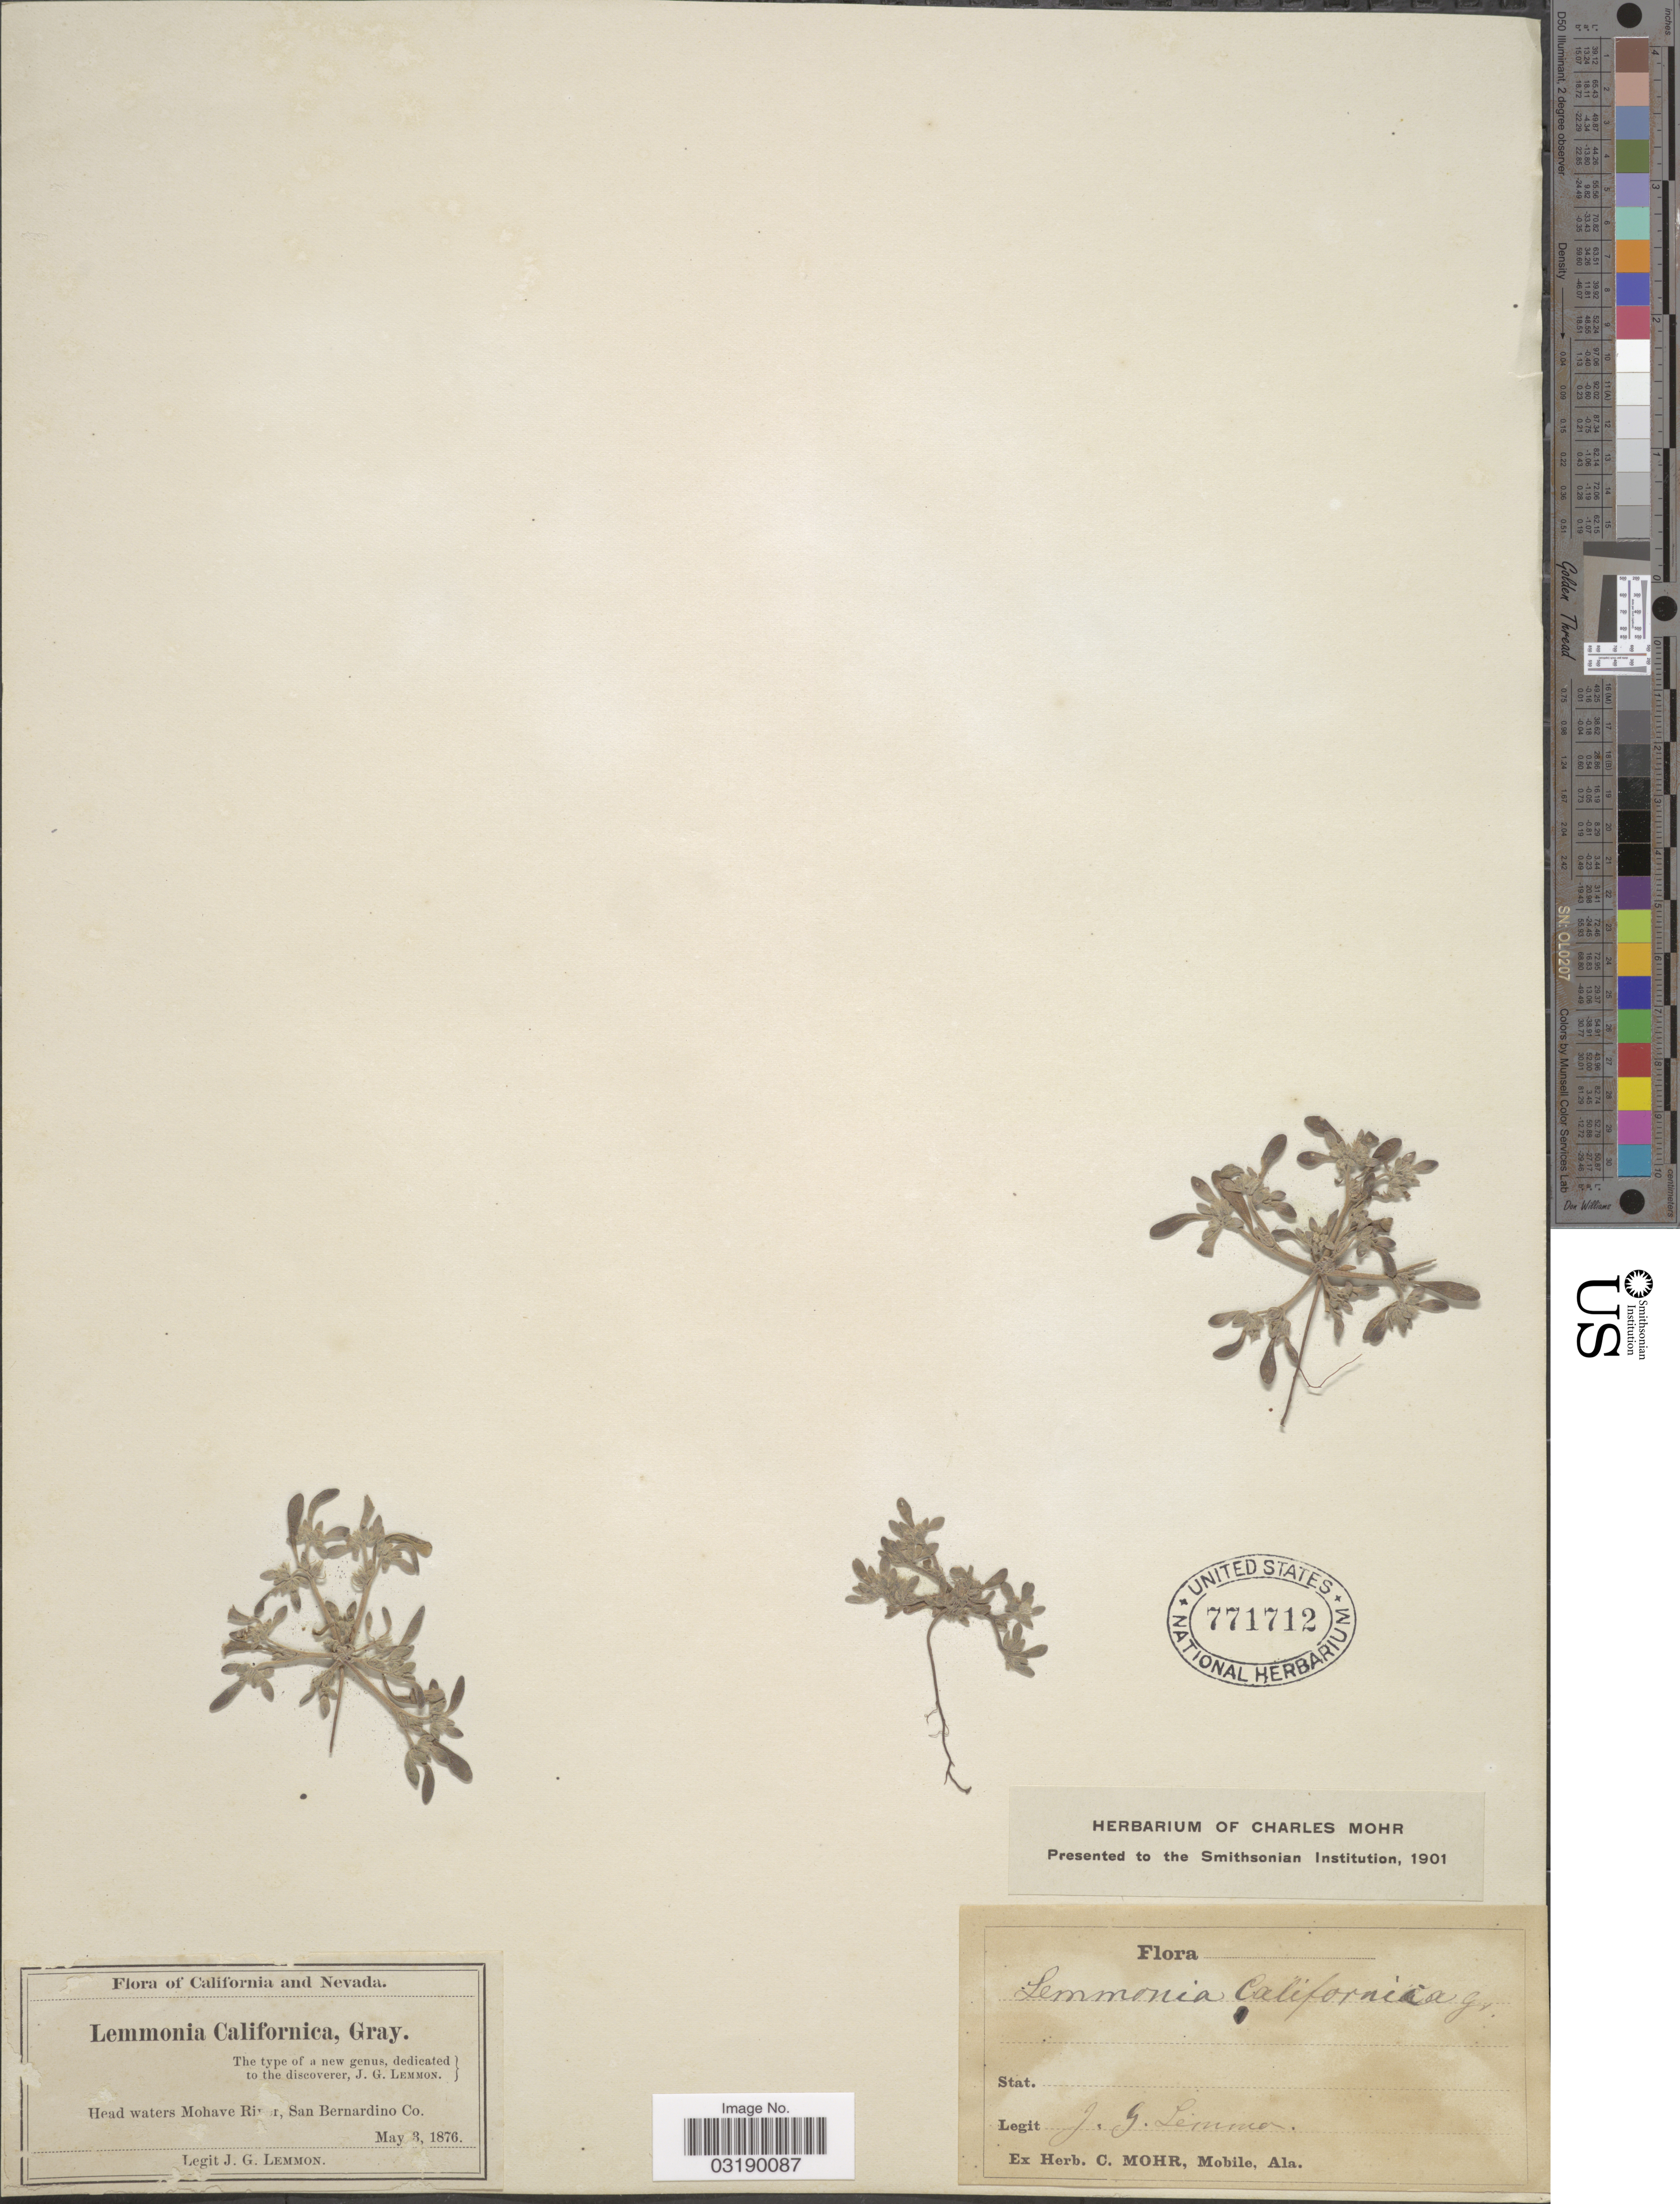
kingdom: Plantae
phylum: Tracheophyta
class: Magnoliopsida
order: Boraginales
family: Namaceae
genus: Nama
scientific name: Nama californica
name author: (A. Gray) J.D. Bacon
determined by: Strong, Mark T., (BOT), Smithsonian Institution - National Museum of Natural History (UNITED STATES)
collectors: J. Lemmon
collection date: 1876-05-03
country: United States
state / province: California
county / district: San Bernardino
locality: California and Nevada. Head waters Mohave River, San Bernardino Co.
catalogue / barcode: US 771712